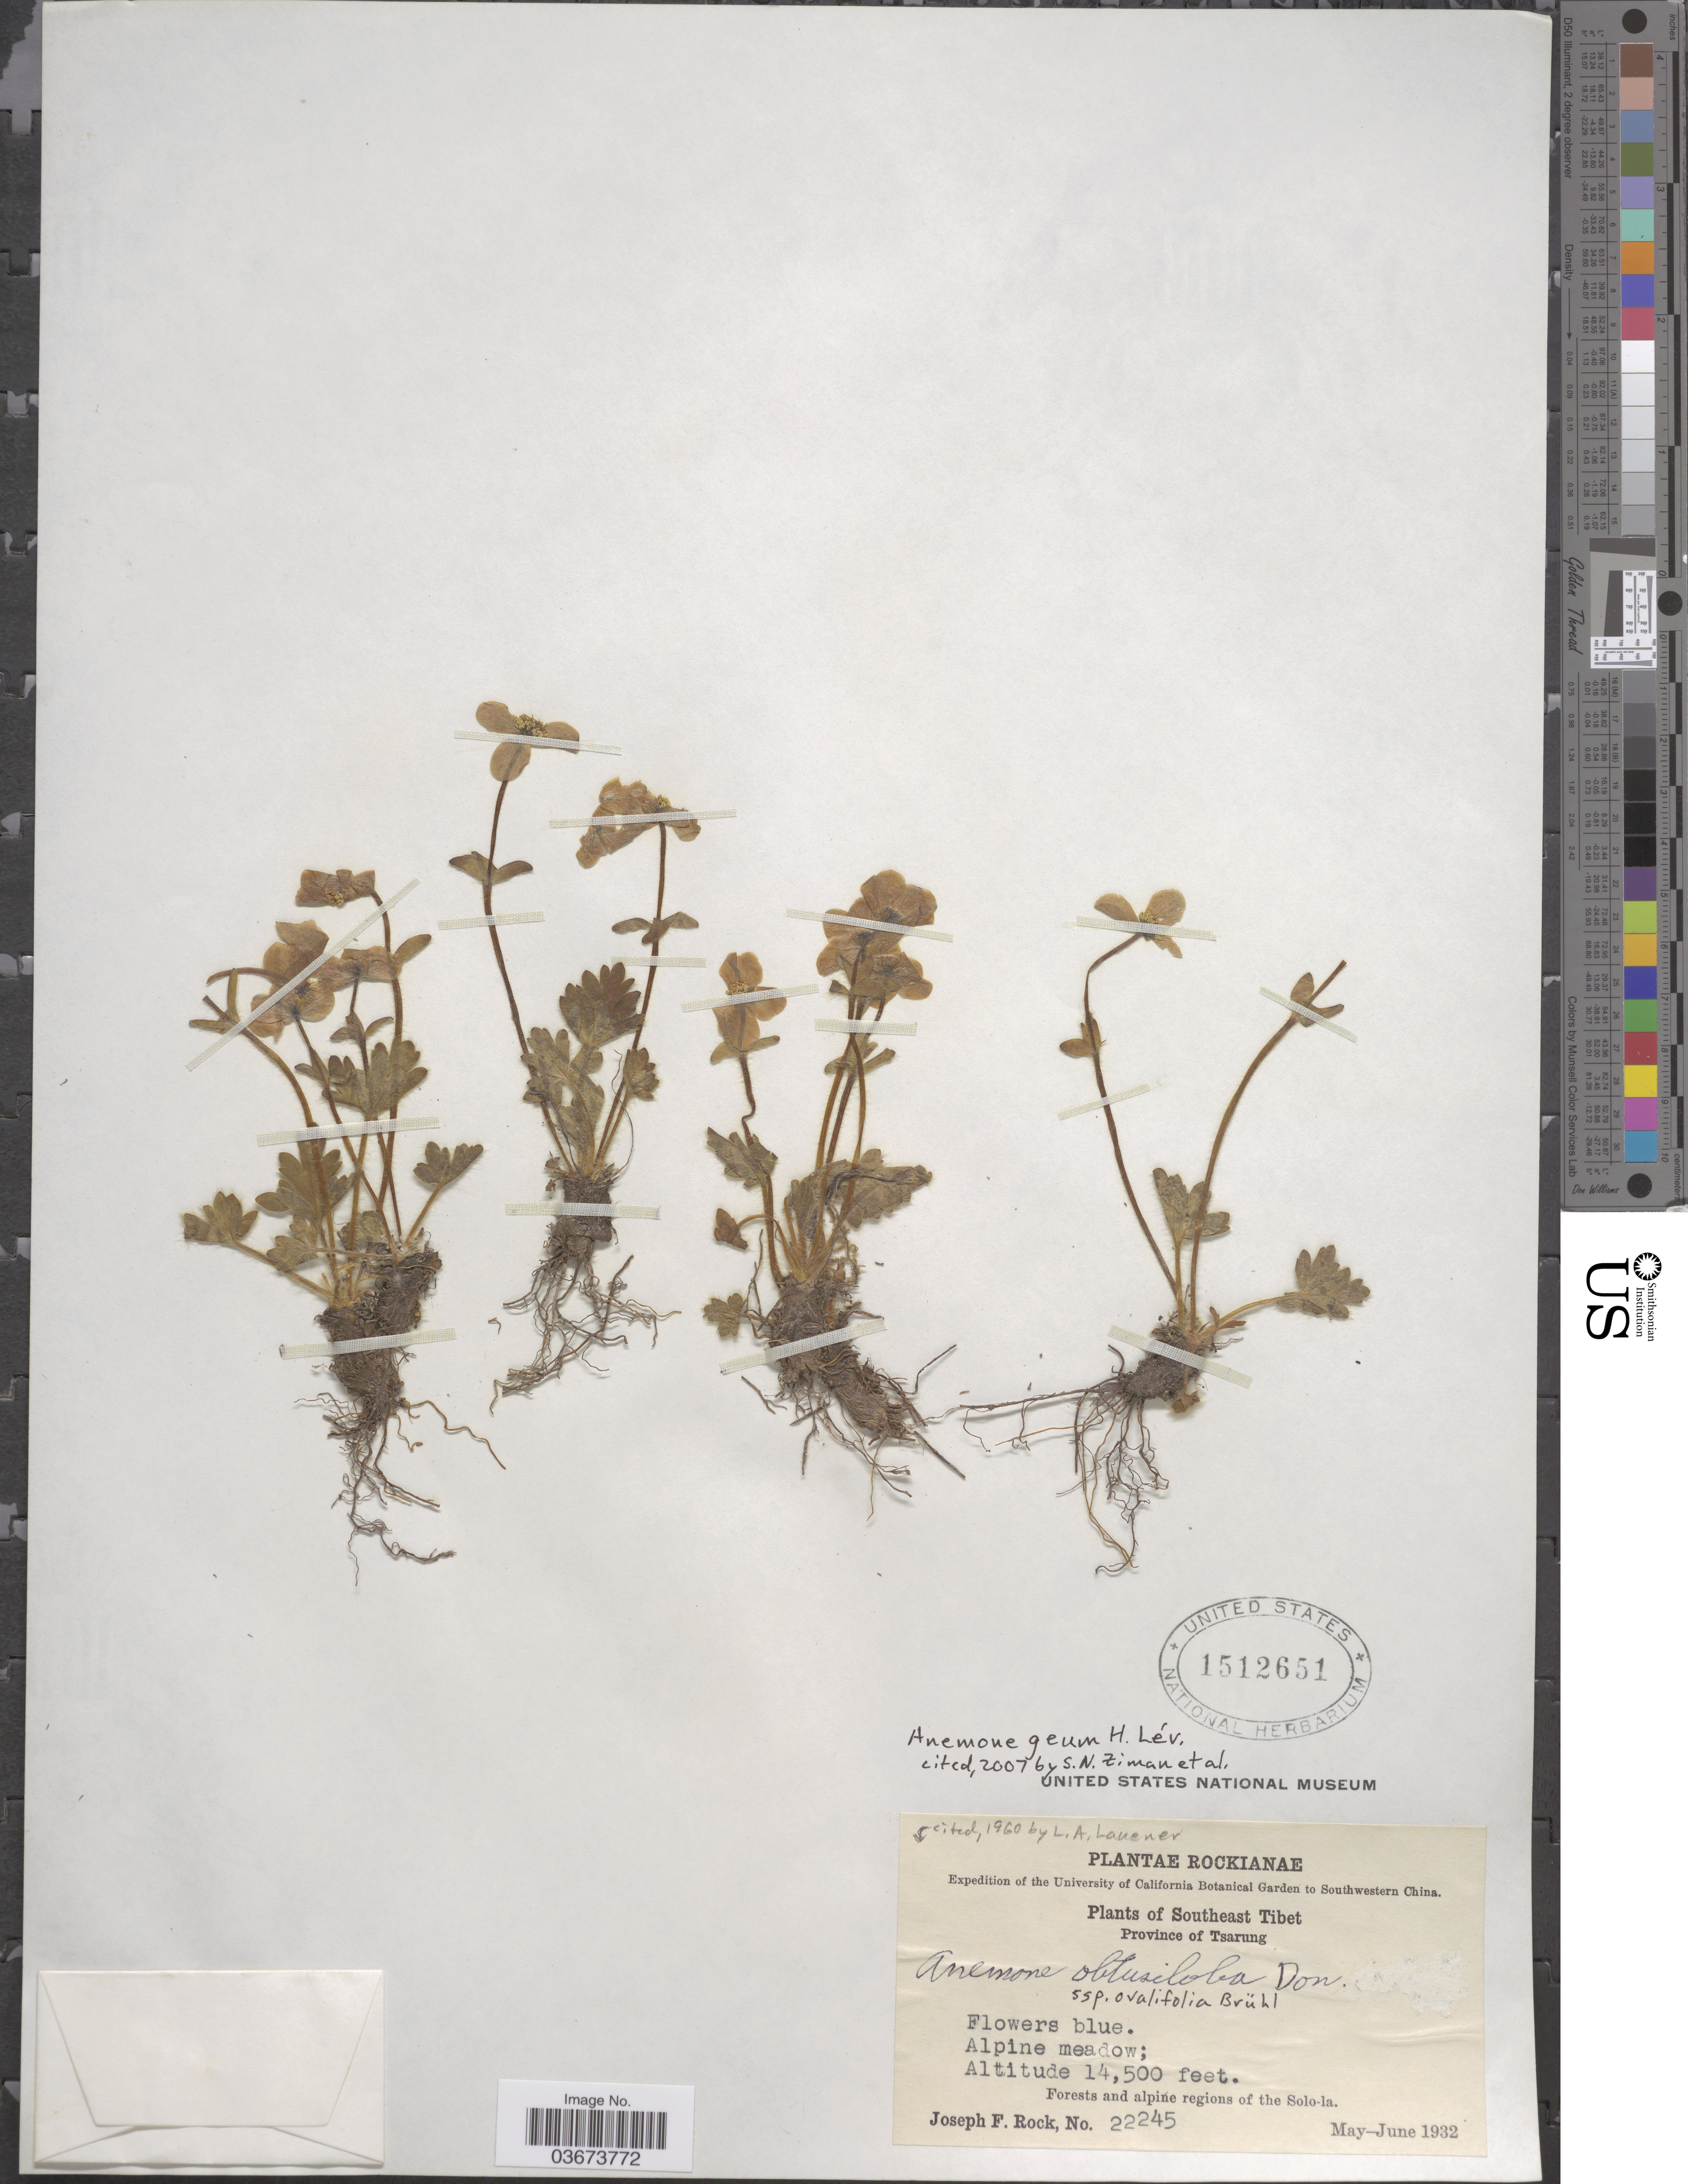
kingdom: Plantae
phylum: Tracheophyta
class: Magnoliopsida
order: Ranunculales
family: Ranunculaceae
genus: Anemone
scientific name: Anemone geum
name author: H. Lév.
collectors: J. F. Rock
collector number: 22245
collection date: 1932-05/1932-06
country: China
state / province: Xizang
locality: Southwestern China. Southeast Tibet. Province of Tsarung. Forests and alpine regions of the Solo-la.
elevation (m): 4420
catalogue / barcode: US 1512651